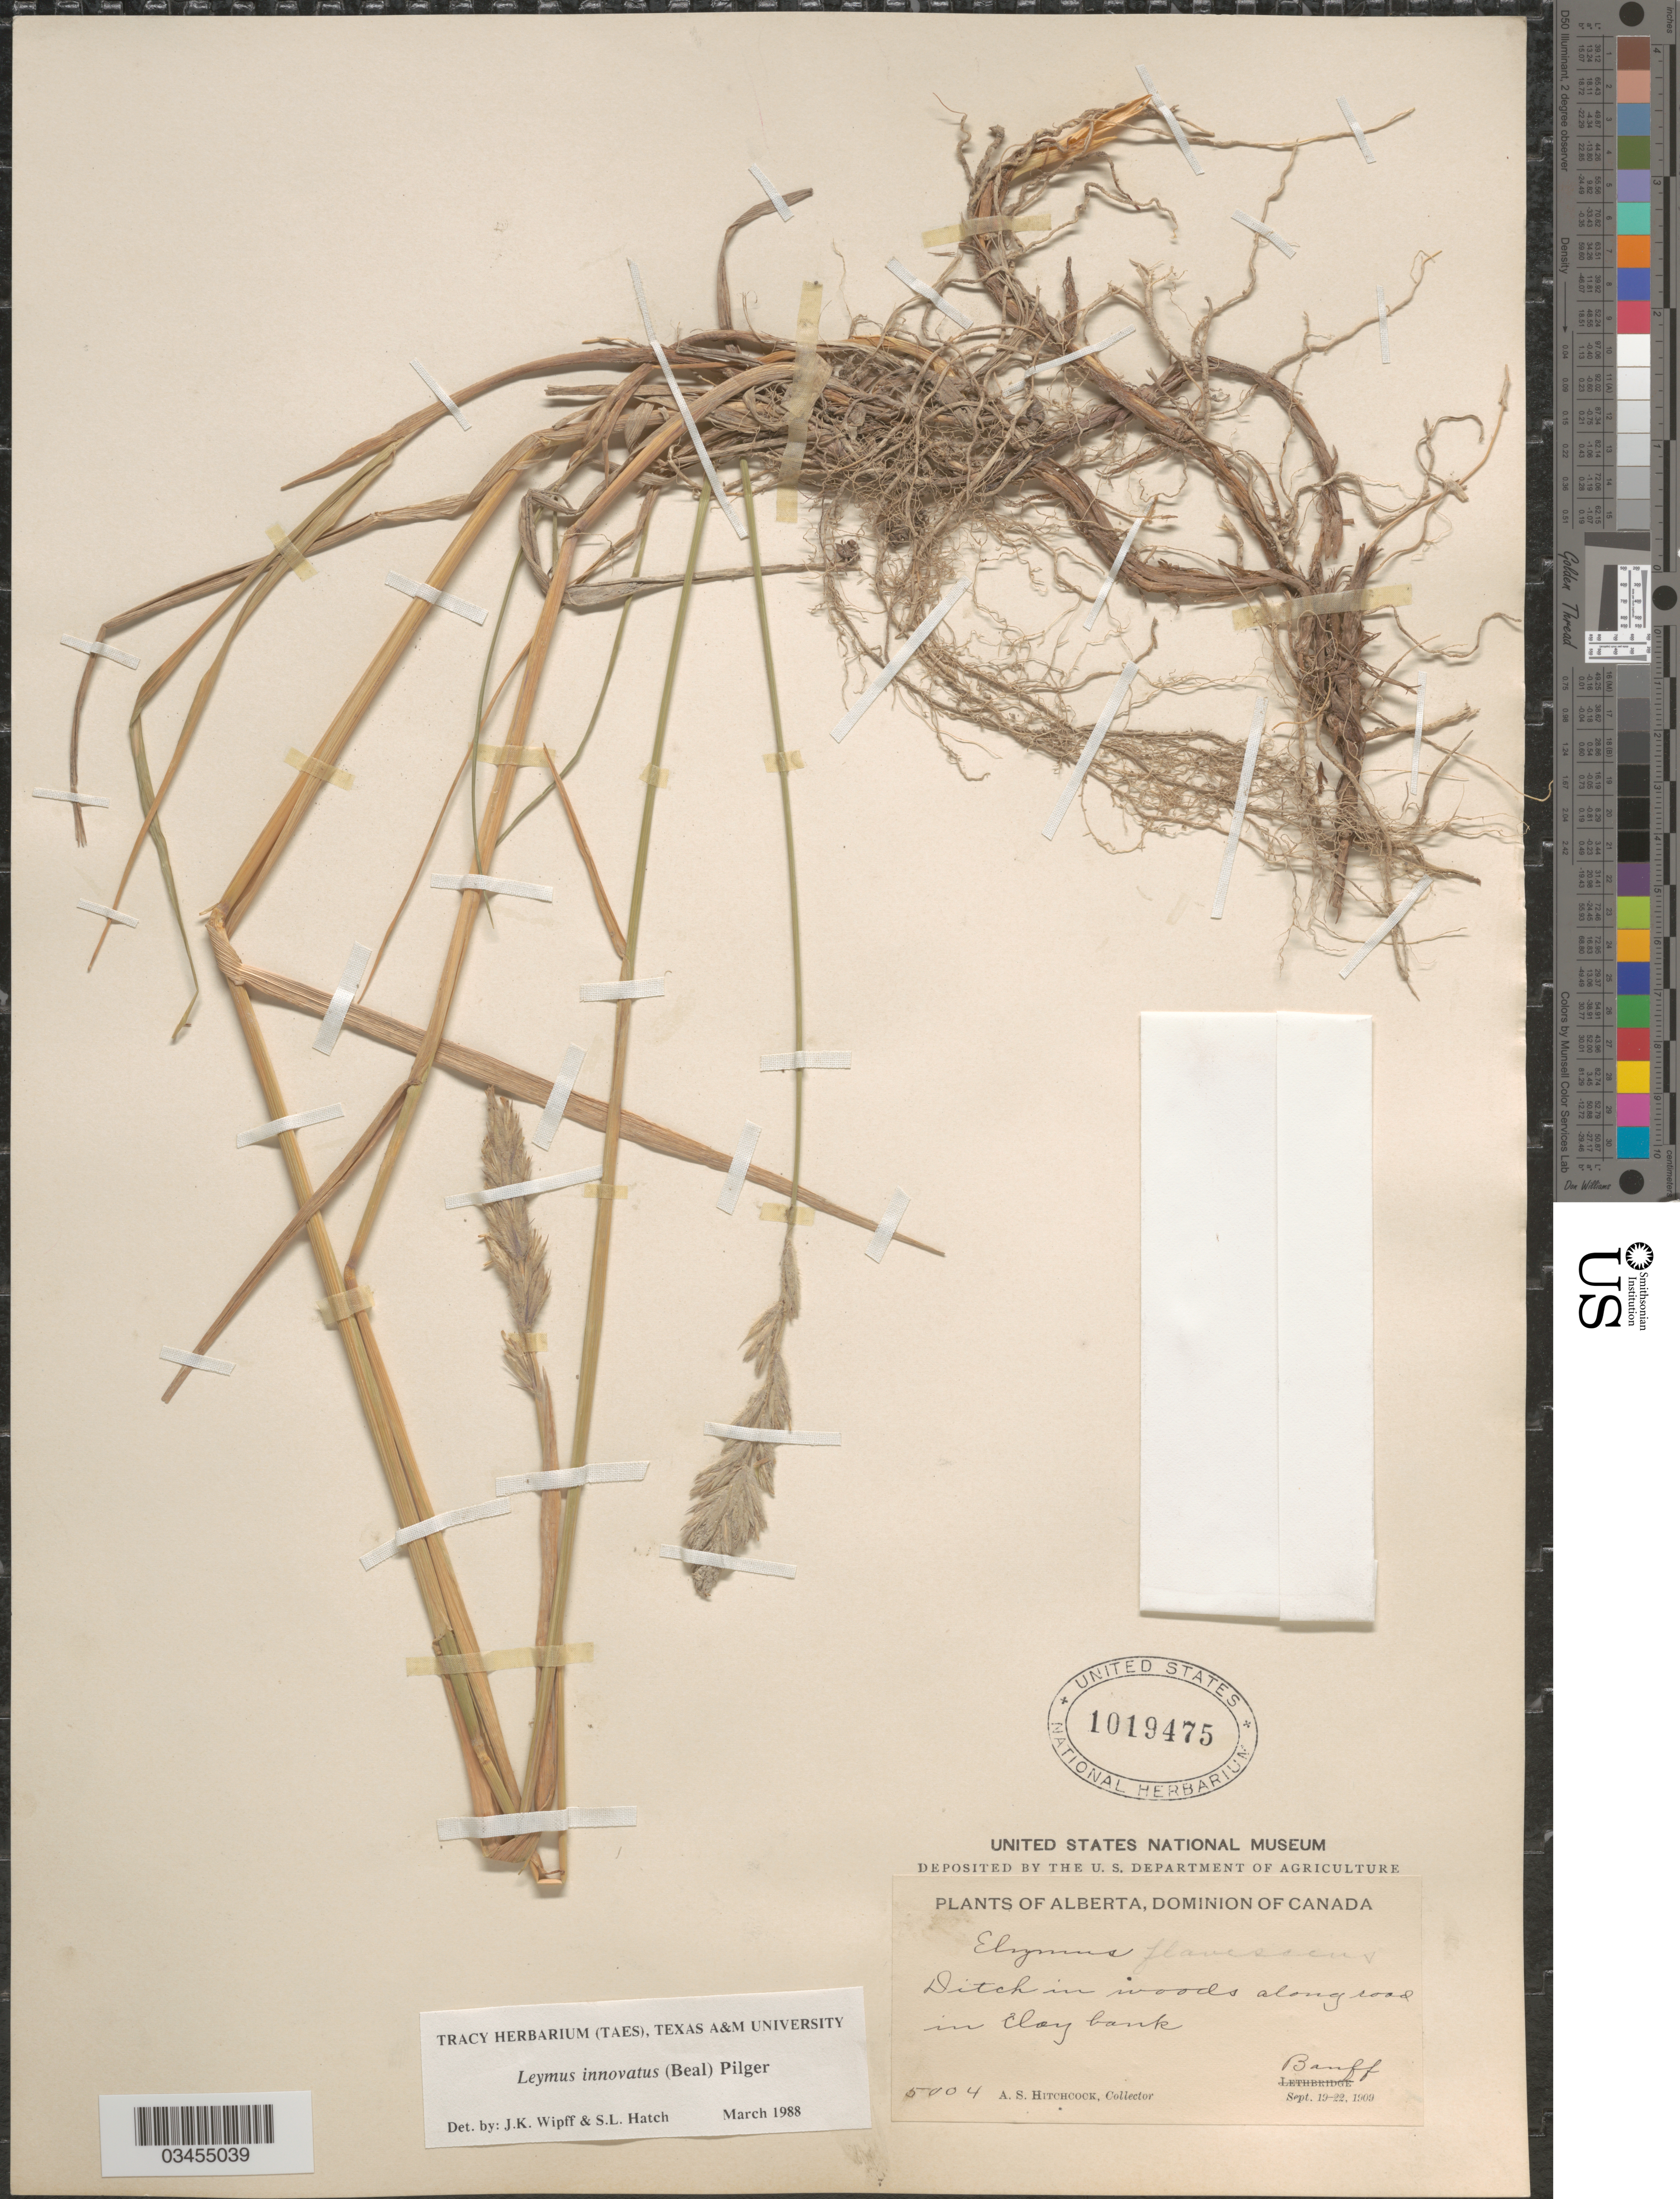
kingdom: Plantae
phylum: Tracheophyta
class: Liliopsida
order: Poales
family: Poaceae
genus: Leymus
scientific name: Leymus innovatus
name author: (W.J. Beal) Pilg.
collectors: A. S. Hitchcock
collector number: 5004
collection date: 1909-09-19/1909-09-22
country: Canada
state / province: Alberta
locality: Dominion of Canada. Ditch in woods along road in clay bank. Banff.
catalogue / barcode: US 1019475